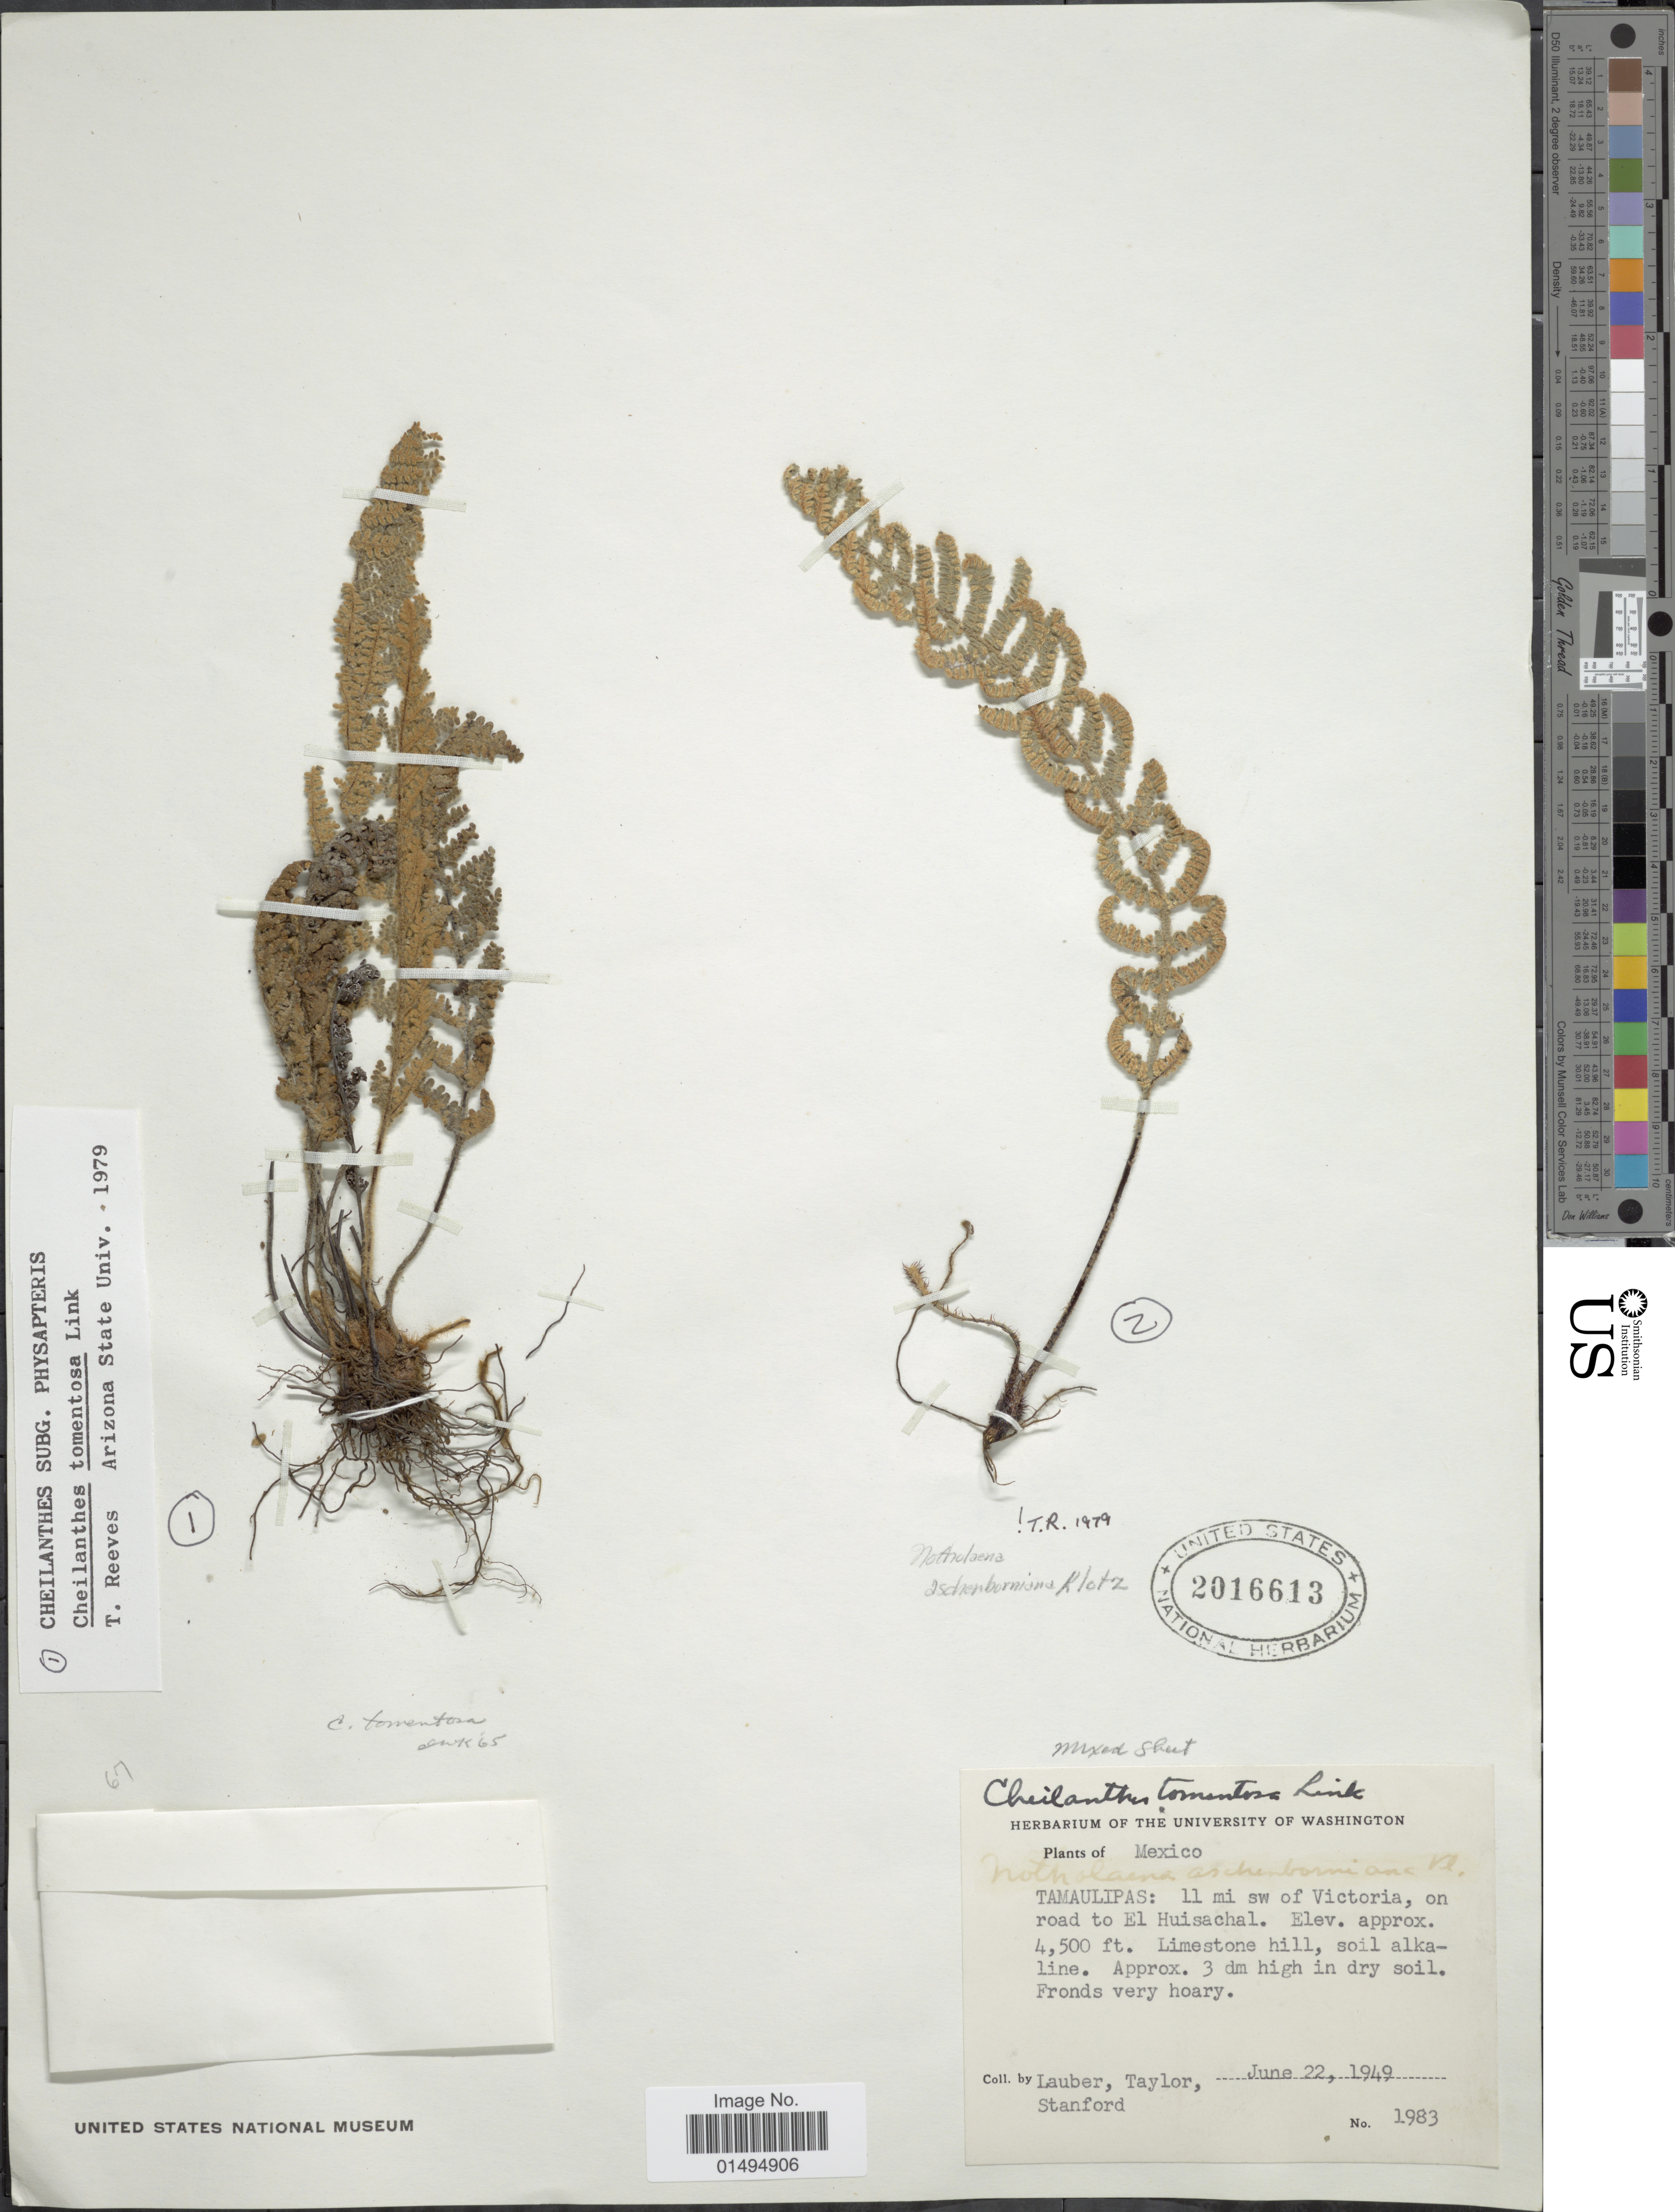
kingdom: Plantae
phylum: Tracheophyta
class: Polypodiopsida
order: Polypodiales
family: Pteridaceae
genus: Myriopteris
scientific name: Myriopteris tomentosa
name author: (Link) Fée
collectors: Lauber, --, -- Taylor & -. Stanford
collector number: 1983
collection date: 1949-06-22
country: Mexico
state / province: Tamaulipas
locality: Tamaulipas: 11 mi sw of Victoria, on road to El Huisachal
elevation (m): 1372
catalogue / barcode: US 2016613